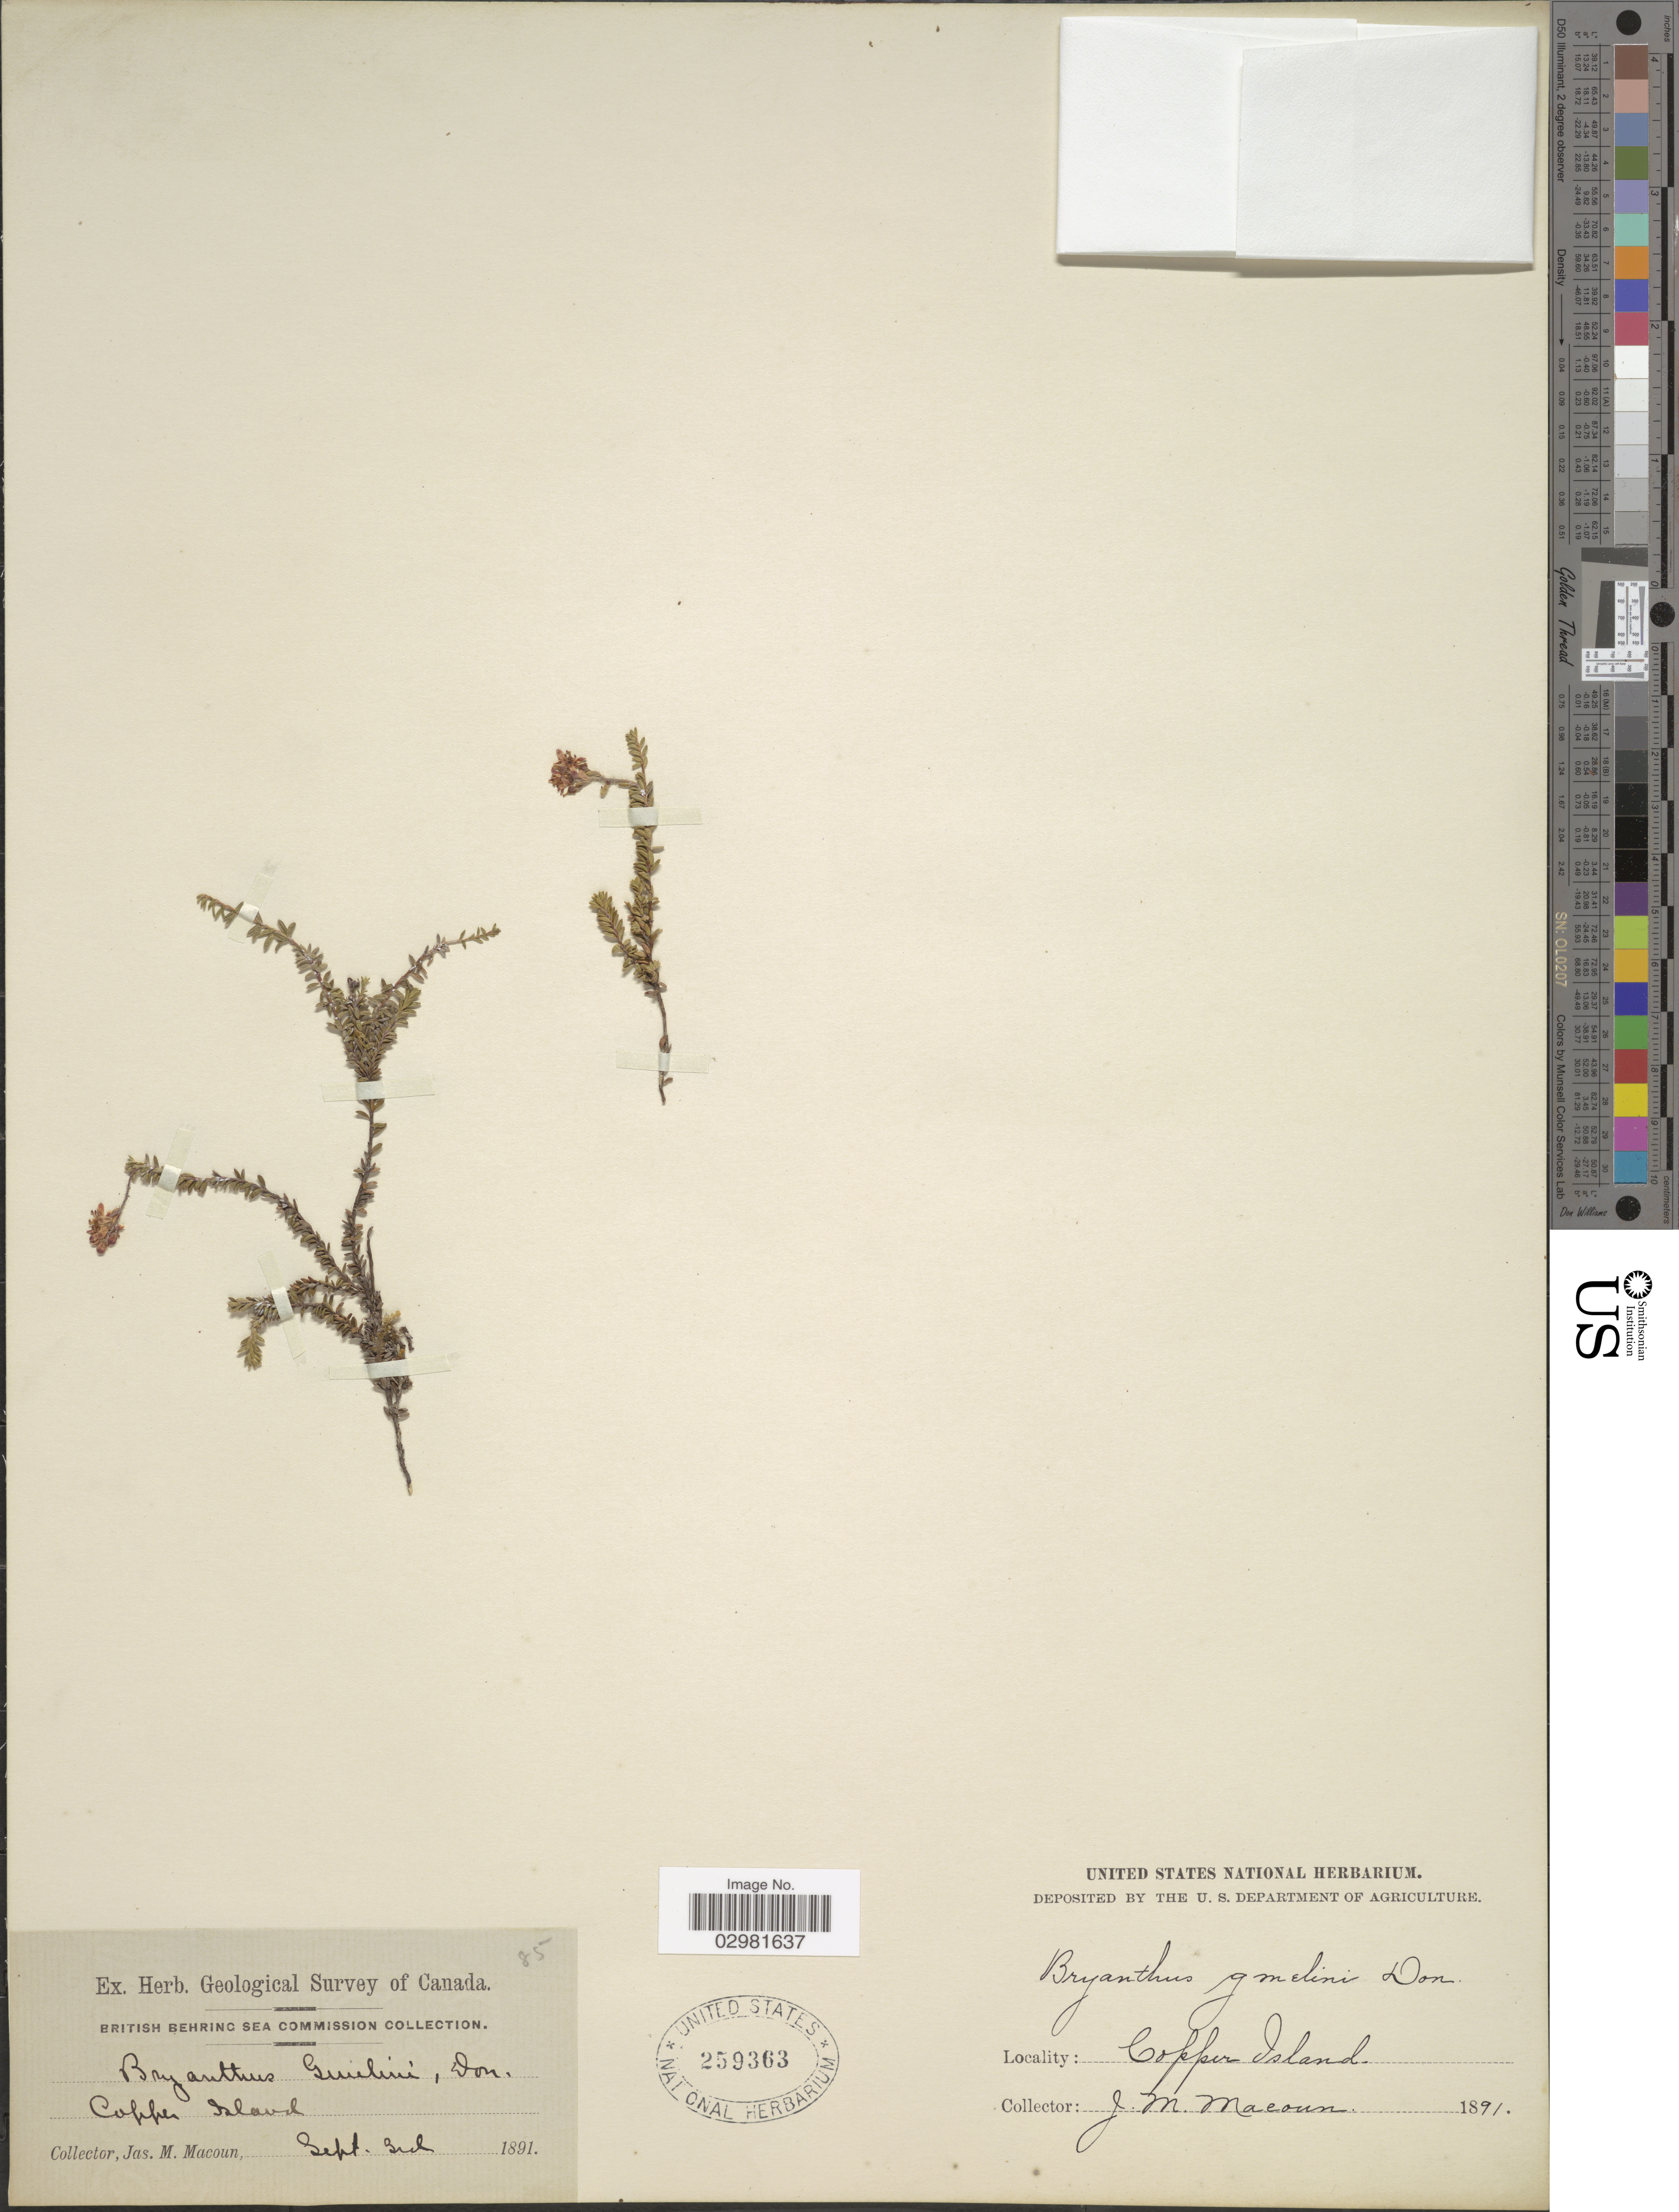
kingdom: Plantae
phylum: Tracheophyta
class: Magnoliopsida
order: Ericales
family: Ericaceae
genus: Bryanthus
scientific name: Bryanthus gmelinii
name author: D. Don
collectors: J. M. Macoun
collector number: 85?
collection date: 1891-09-03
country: Canada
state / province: British Columbia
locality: Copper Island.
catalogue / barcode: US 259363